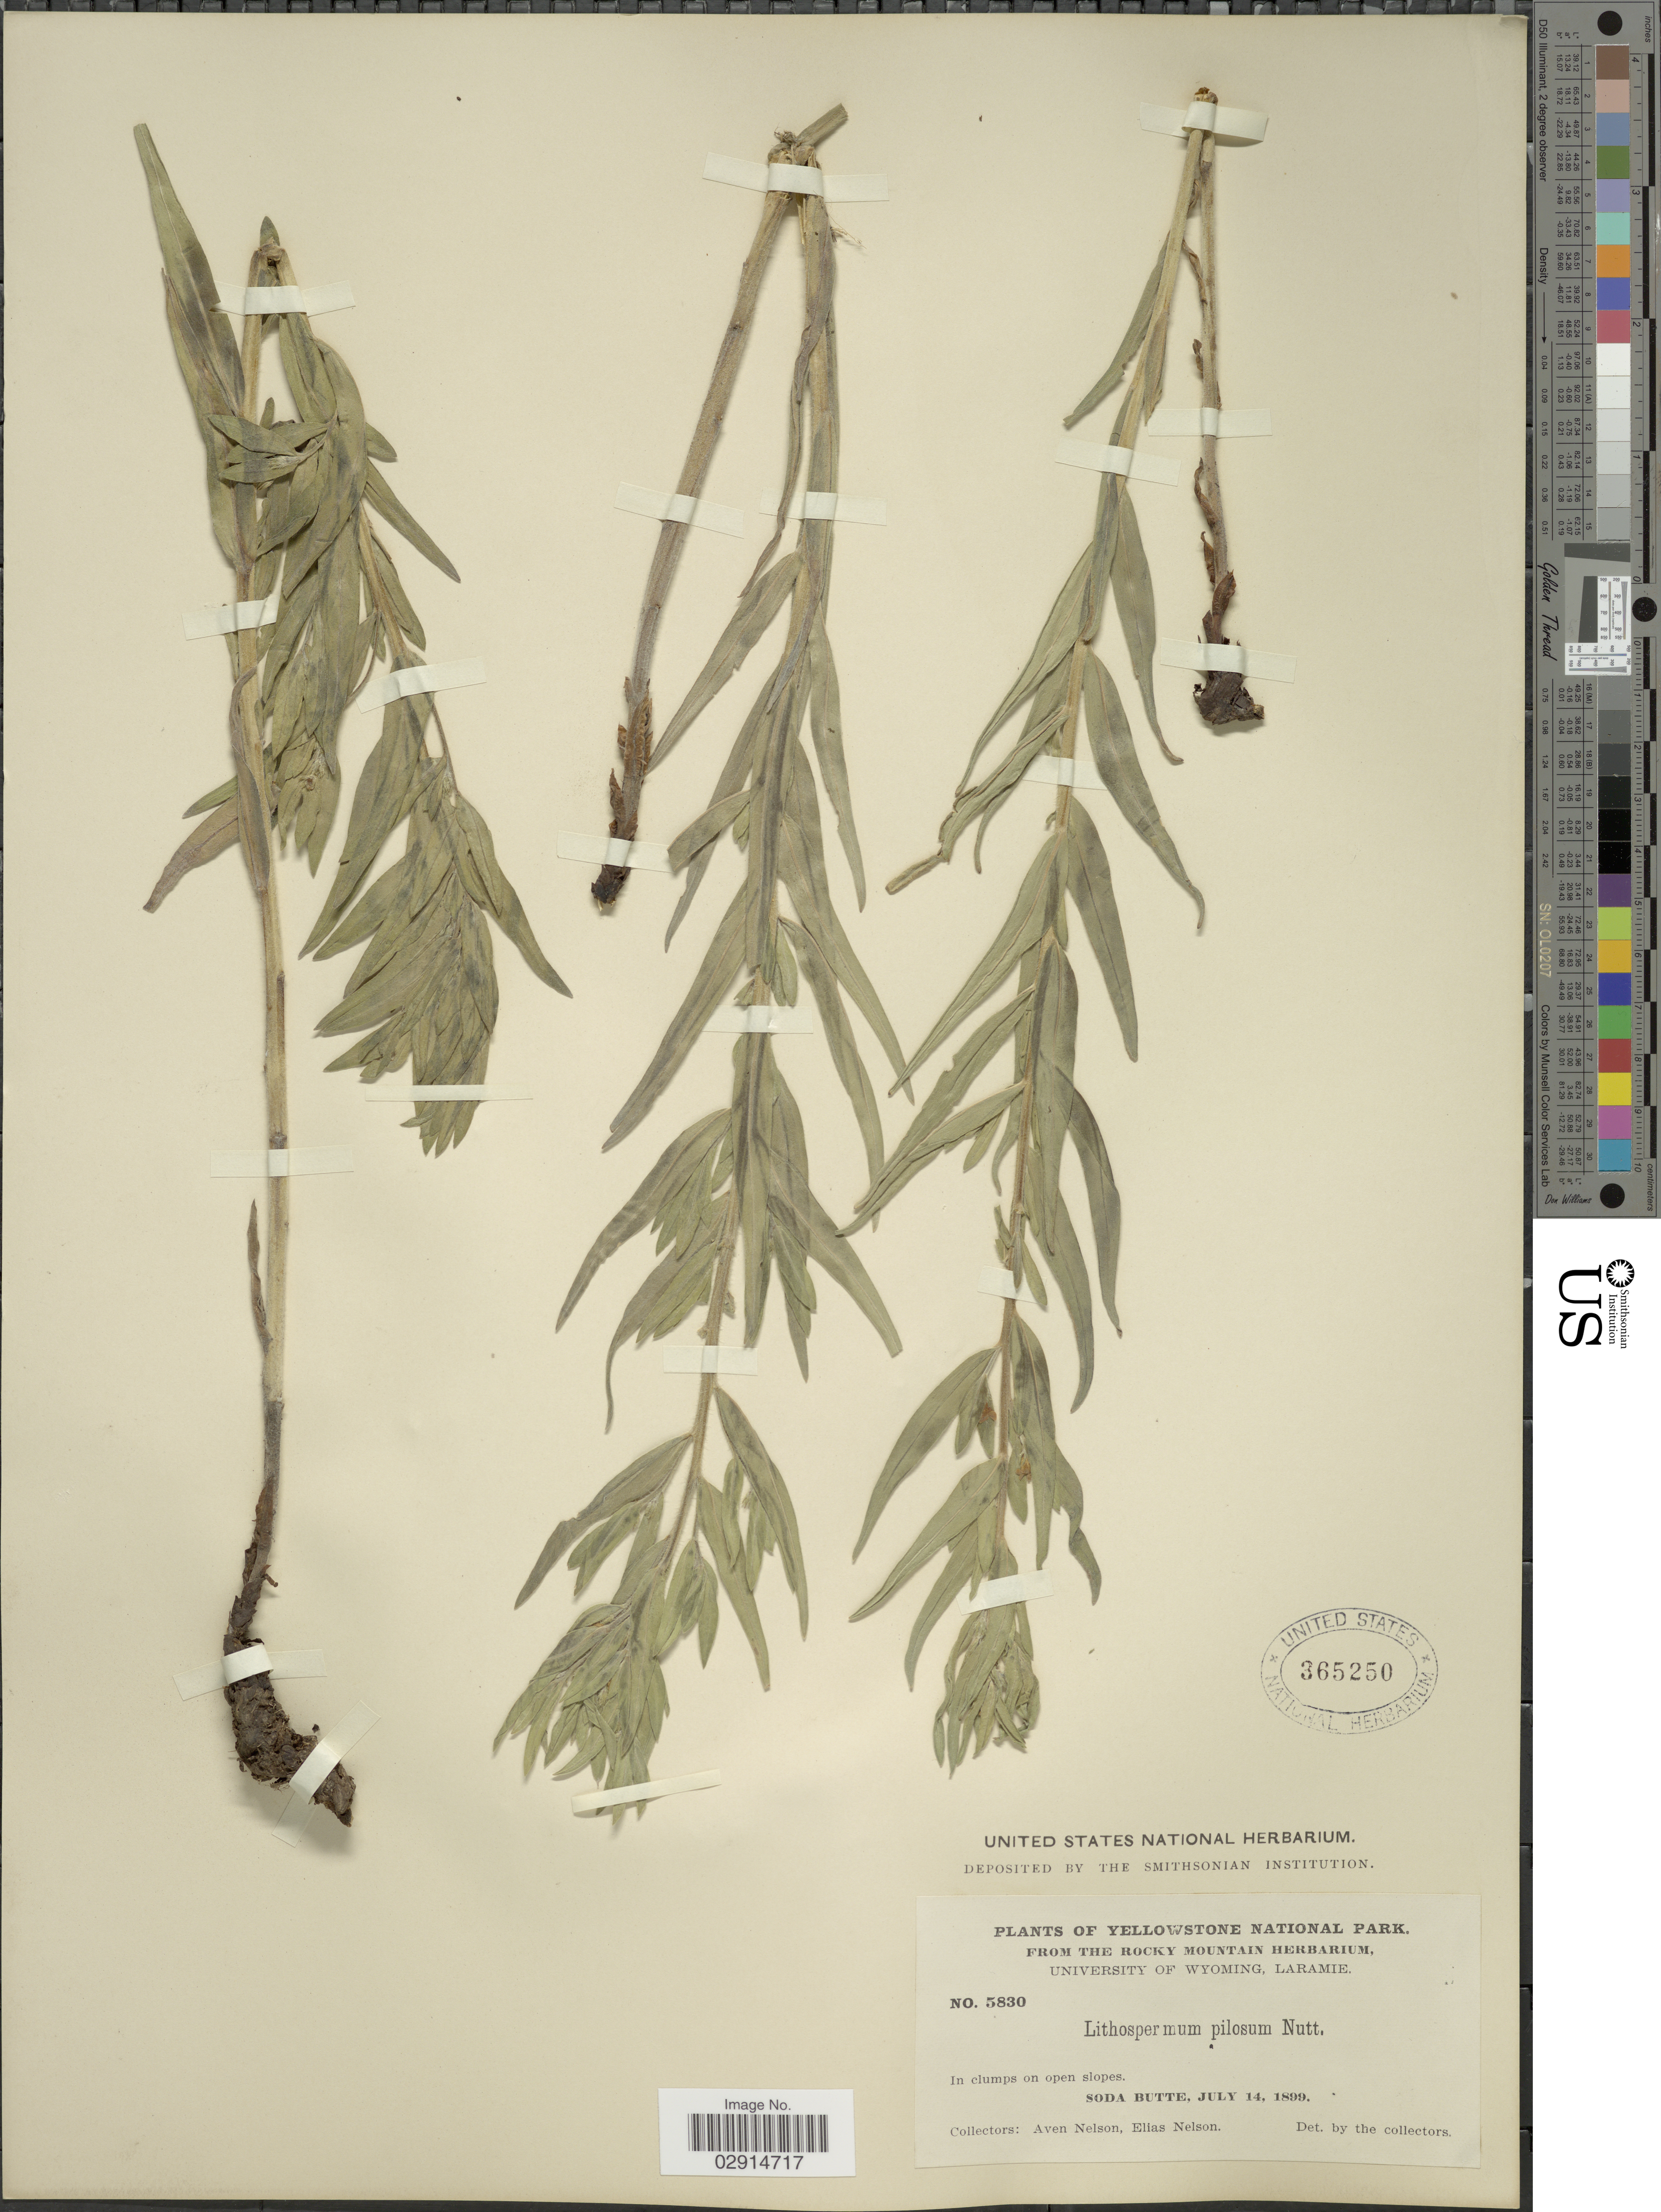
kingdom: Plantae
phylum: Tracheophyta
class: Magnoliopsida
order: Boraginales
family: Boraginaceae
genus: Lithospermum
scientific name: Lithospermum ruderale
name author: Douglas ex Lehm.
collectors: A. Nelson & E. Nelson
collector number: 5830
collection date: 1899-07-14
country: United States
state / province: Wyoming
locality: Yellowstone National Park, In clumps on open slopes, Soda Butte.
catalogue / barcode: US 365250